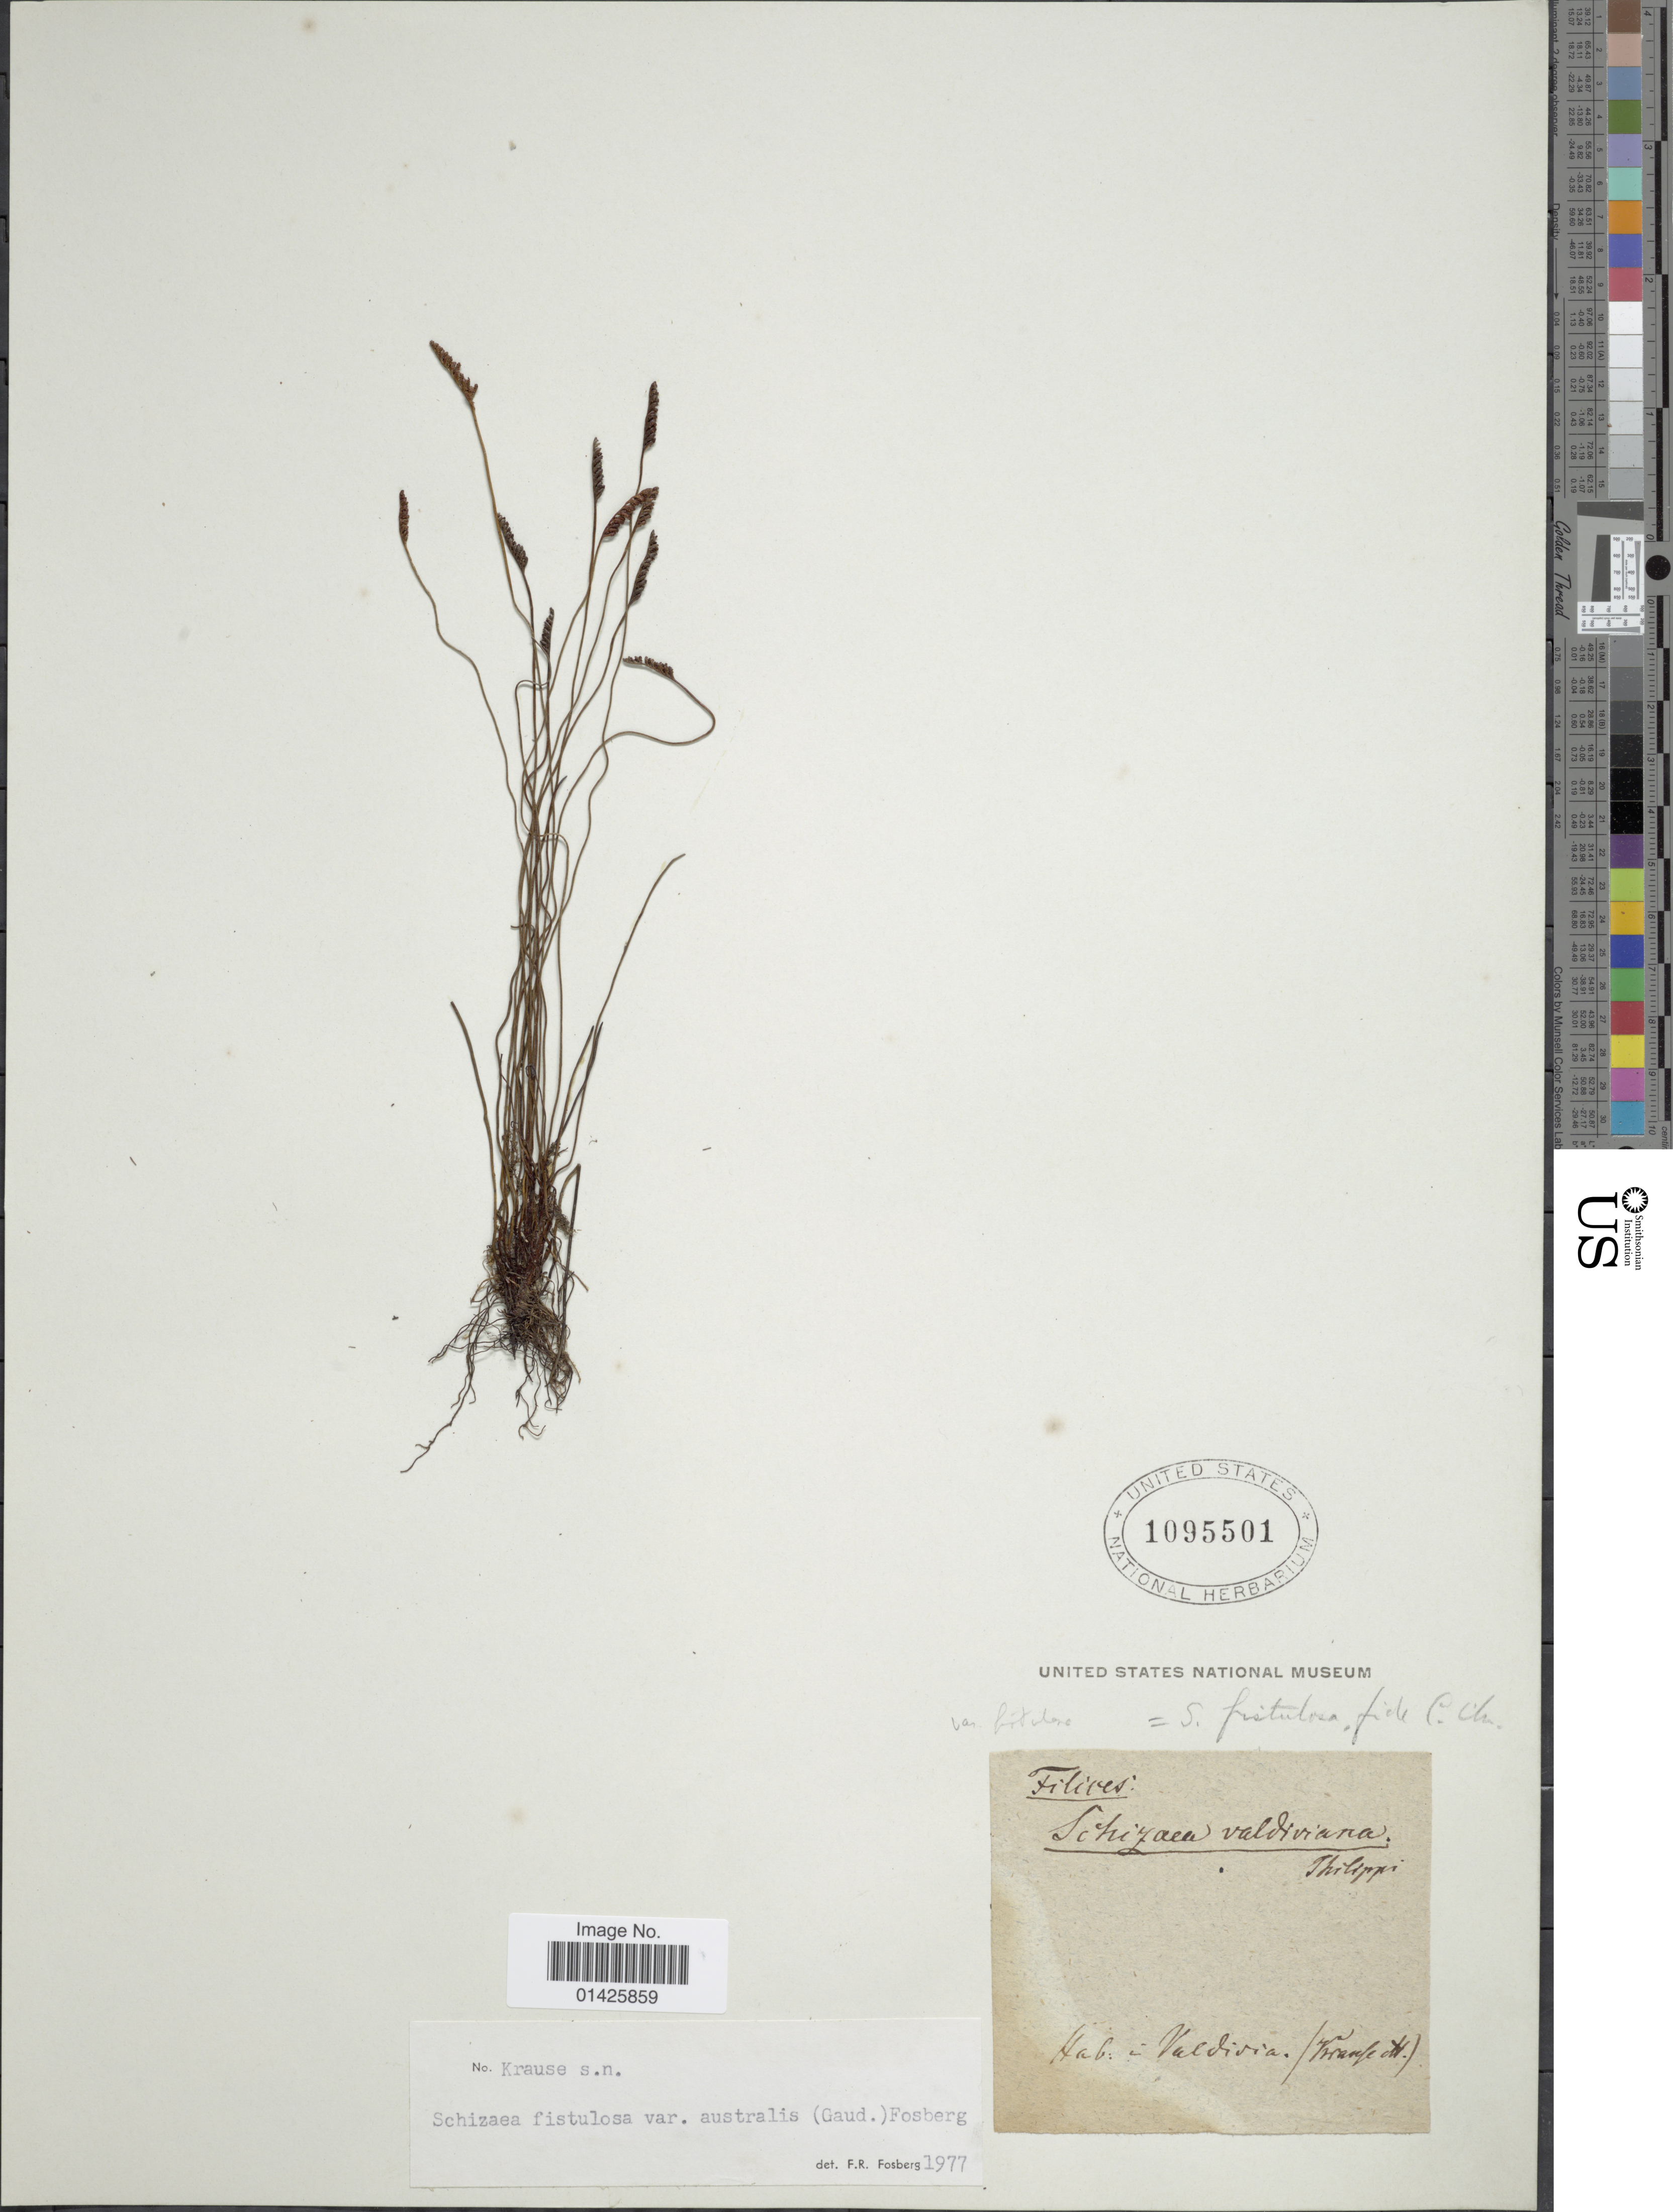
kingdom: Plantae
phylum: Tracheophyta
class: Polypodiopsida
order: Schizaeales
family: Schizaeaceae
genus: Schizaea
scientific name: Schizaea fistulosa var. fistulosa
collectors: H. Krause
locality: Valdivia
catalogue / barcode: US 1095501